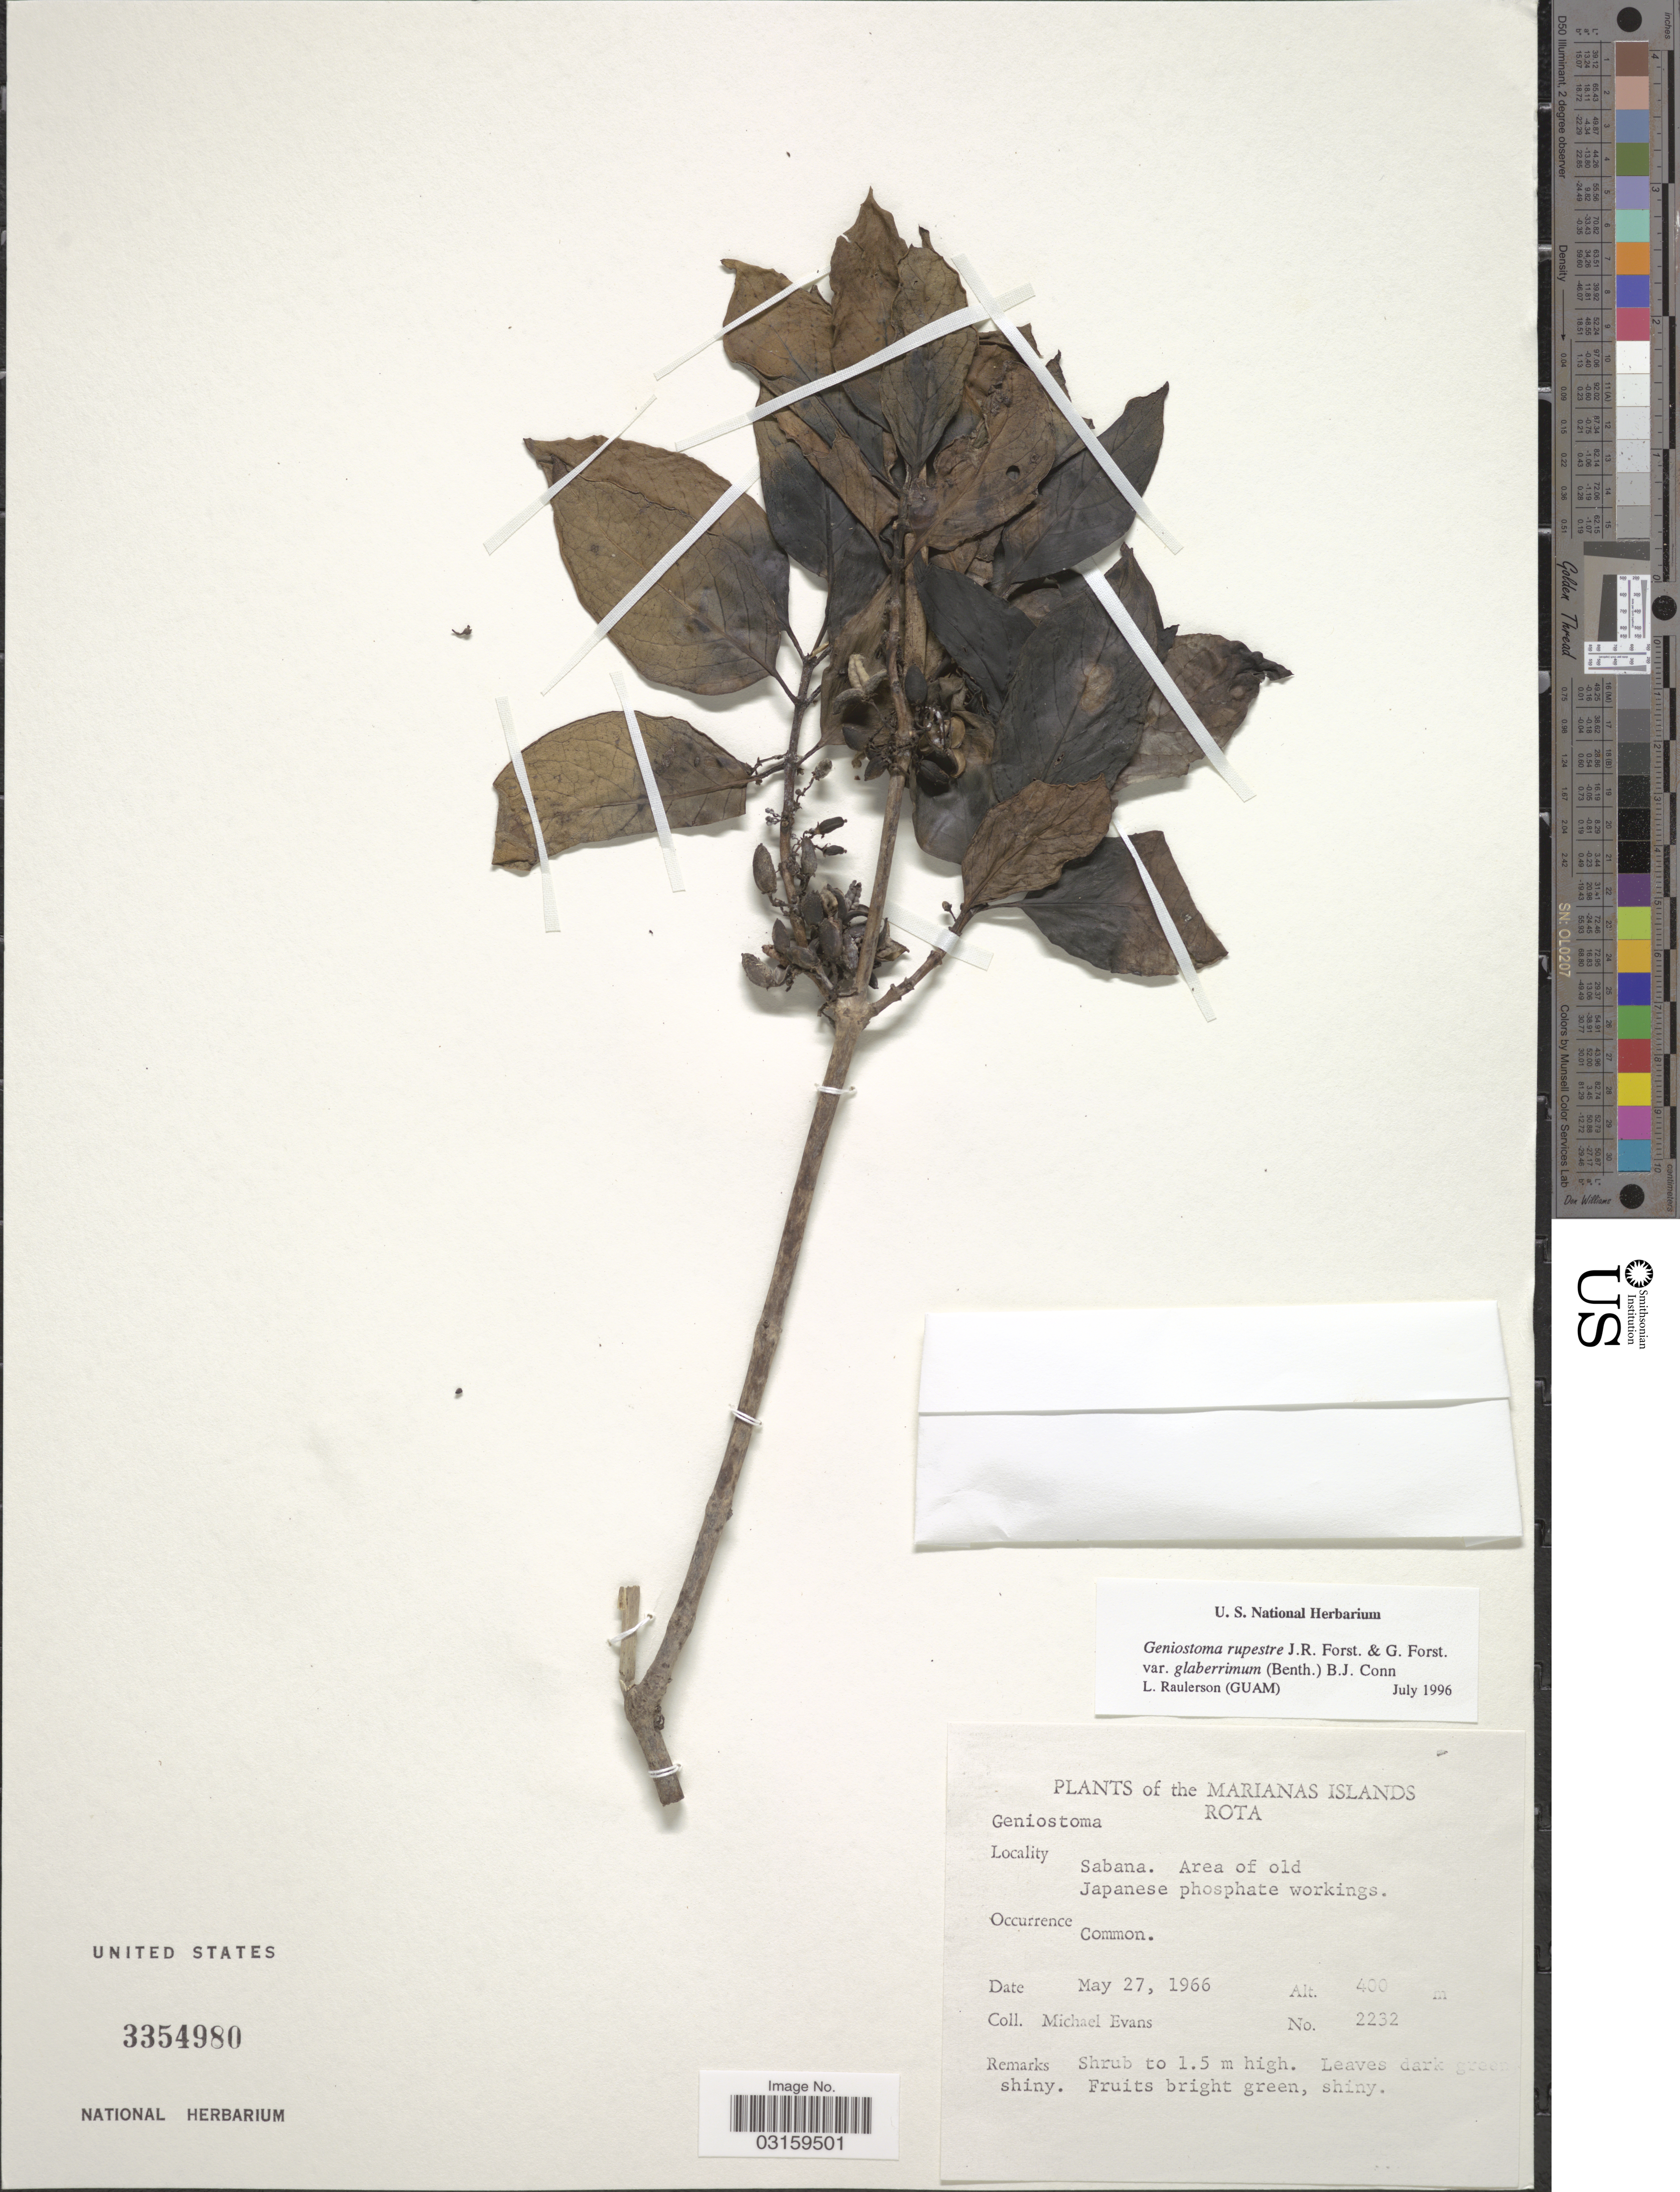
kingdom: Plantae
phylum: Tracheophyta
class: Magnoliopsida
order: Gentianales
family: Loganiaceae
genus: Geniostoma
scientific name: Geniostoma rupestre var. glaberrimum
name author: J.R. Forst. & G. Forst.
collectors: M. Evans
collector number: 2232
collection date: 1966-05-27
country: Northern Mariana Islands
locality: Marianas Islands. Rota. Sabana. Area of old Japanese phosphate workings.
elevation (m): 400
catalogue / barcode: US 3354980